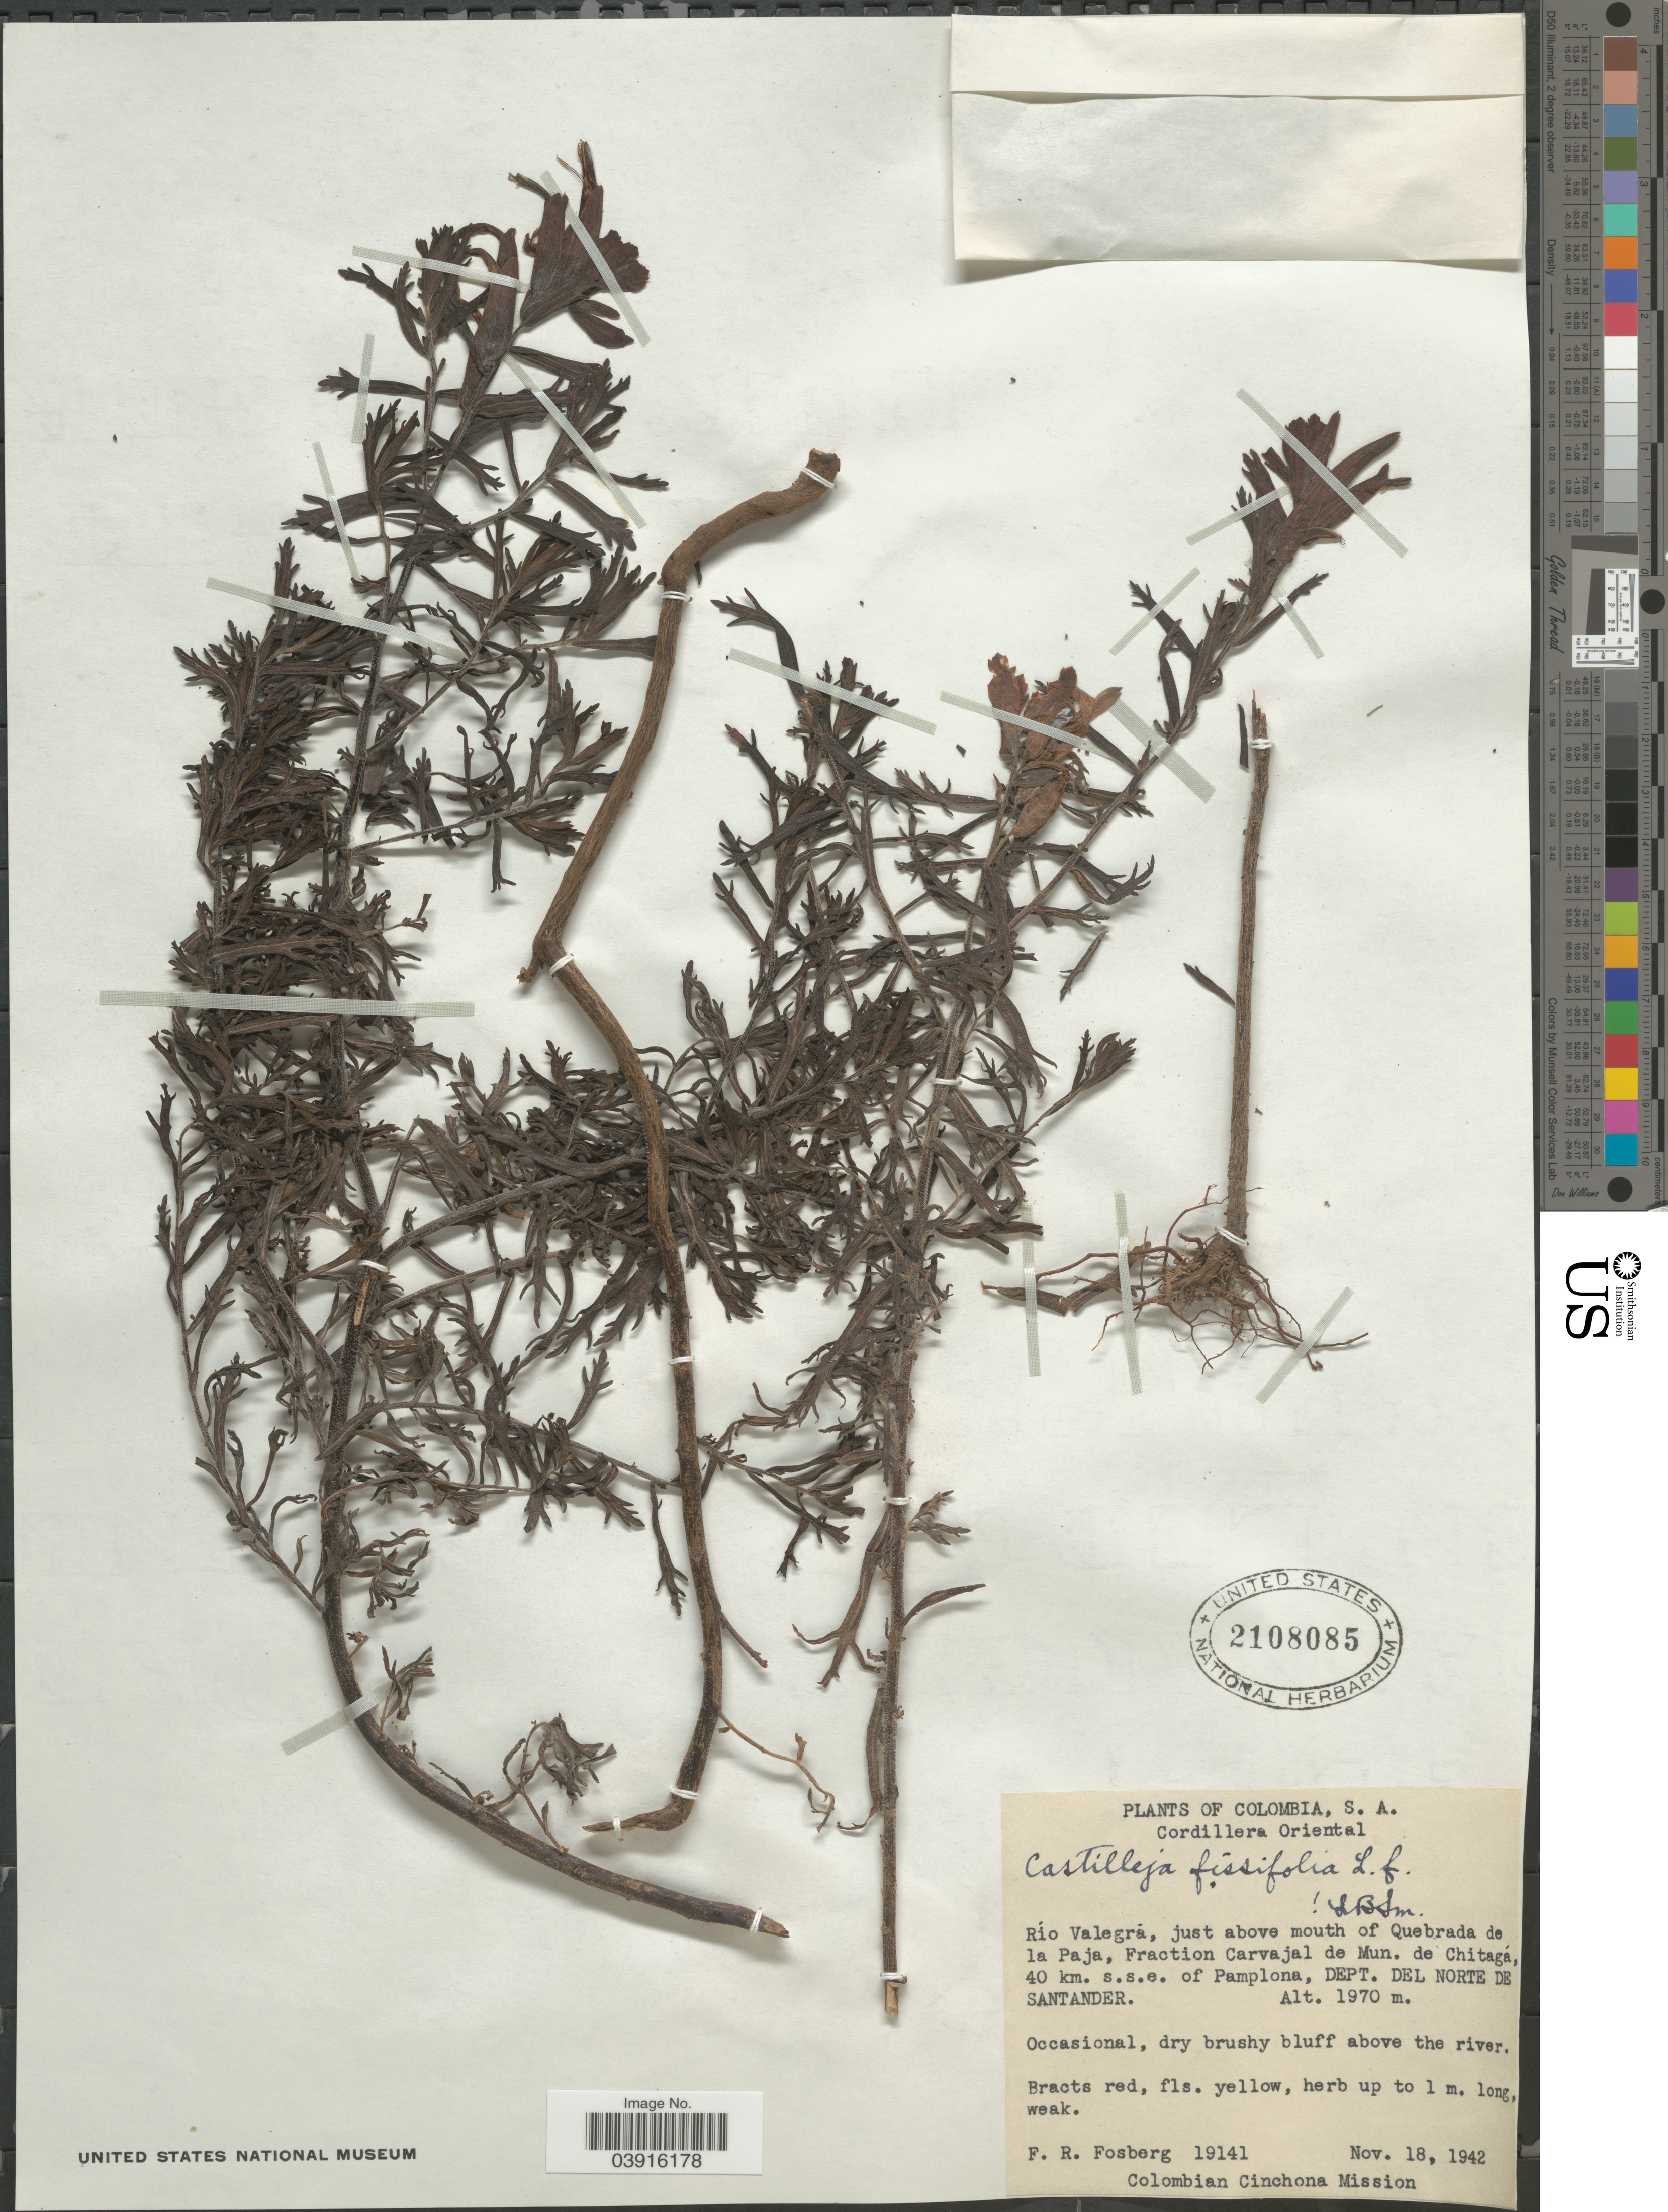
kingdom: Plantae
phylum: Tracheophyta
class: Magnoliopsida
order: Lamiales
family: Orobanchaceae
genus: Castilleja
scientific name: Castilleja fissifolia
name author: L. f.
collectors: F. R. Fosberg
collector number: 19141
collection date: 1942-11-18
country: Colombia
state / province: Norte de Santander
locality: Cordillera Oriental. Rio Valegrá, just above mouth of Quebrada de la Paja, Fraction Carvajal de Mun. de Chitaga, 40 km. s.s.e. of Pamplona, Dept. del Norte de Santander.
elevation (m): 1970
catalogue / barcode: US 2108085